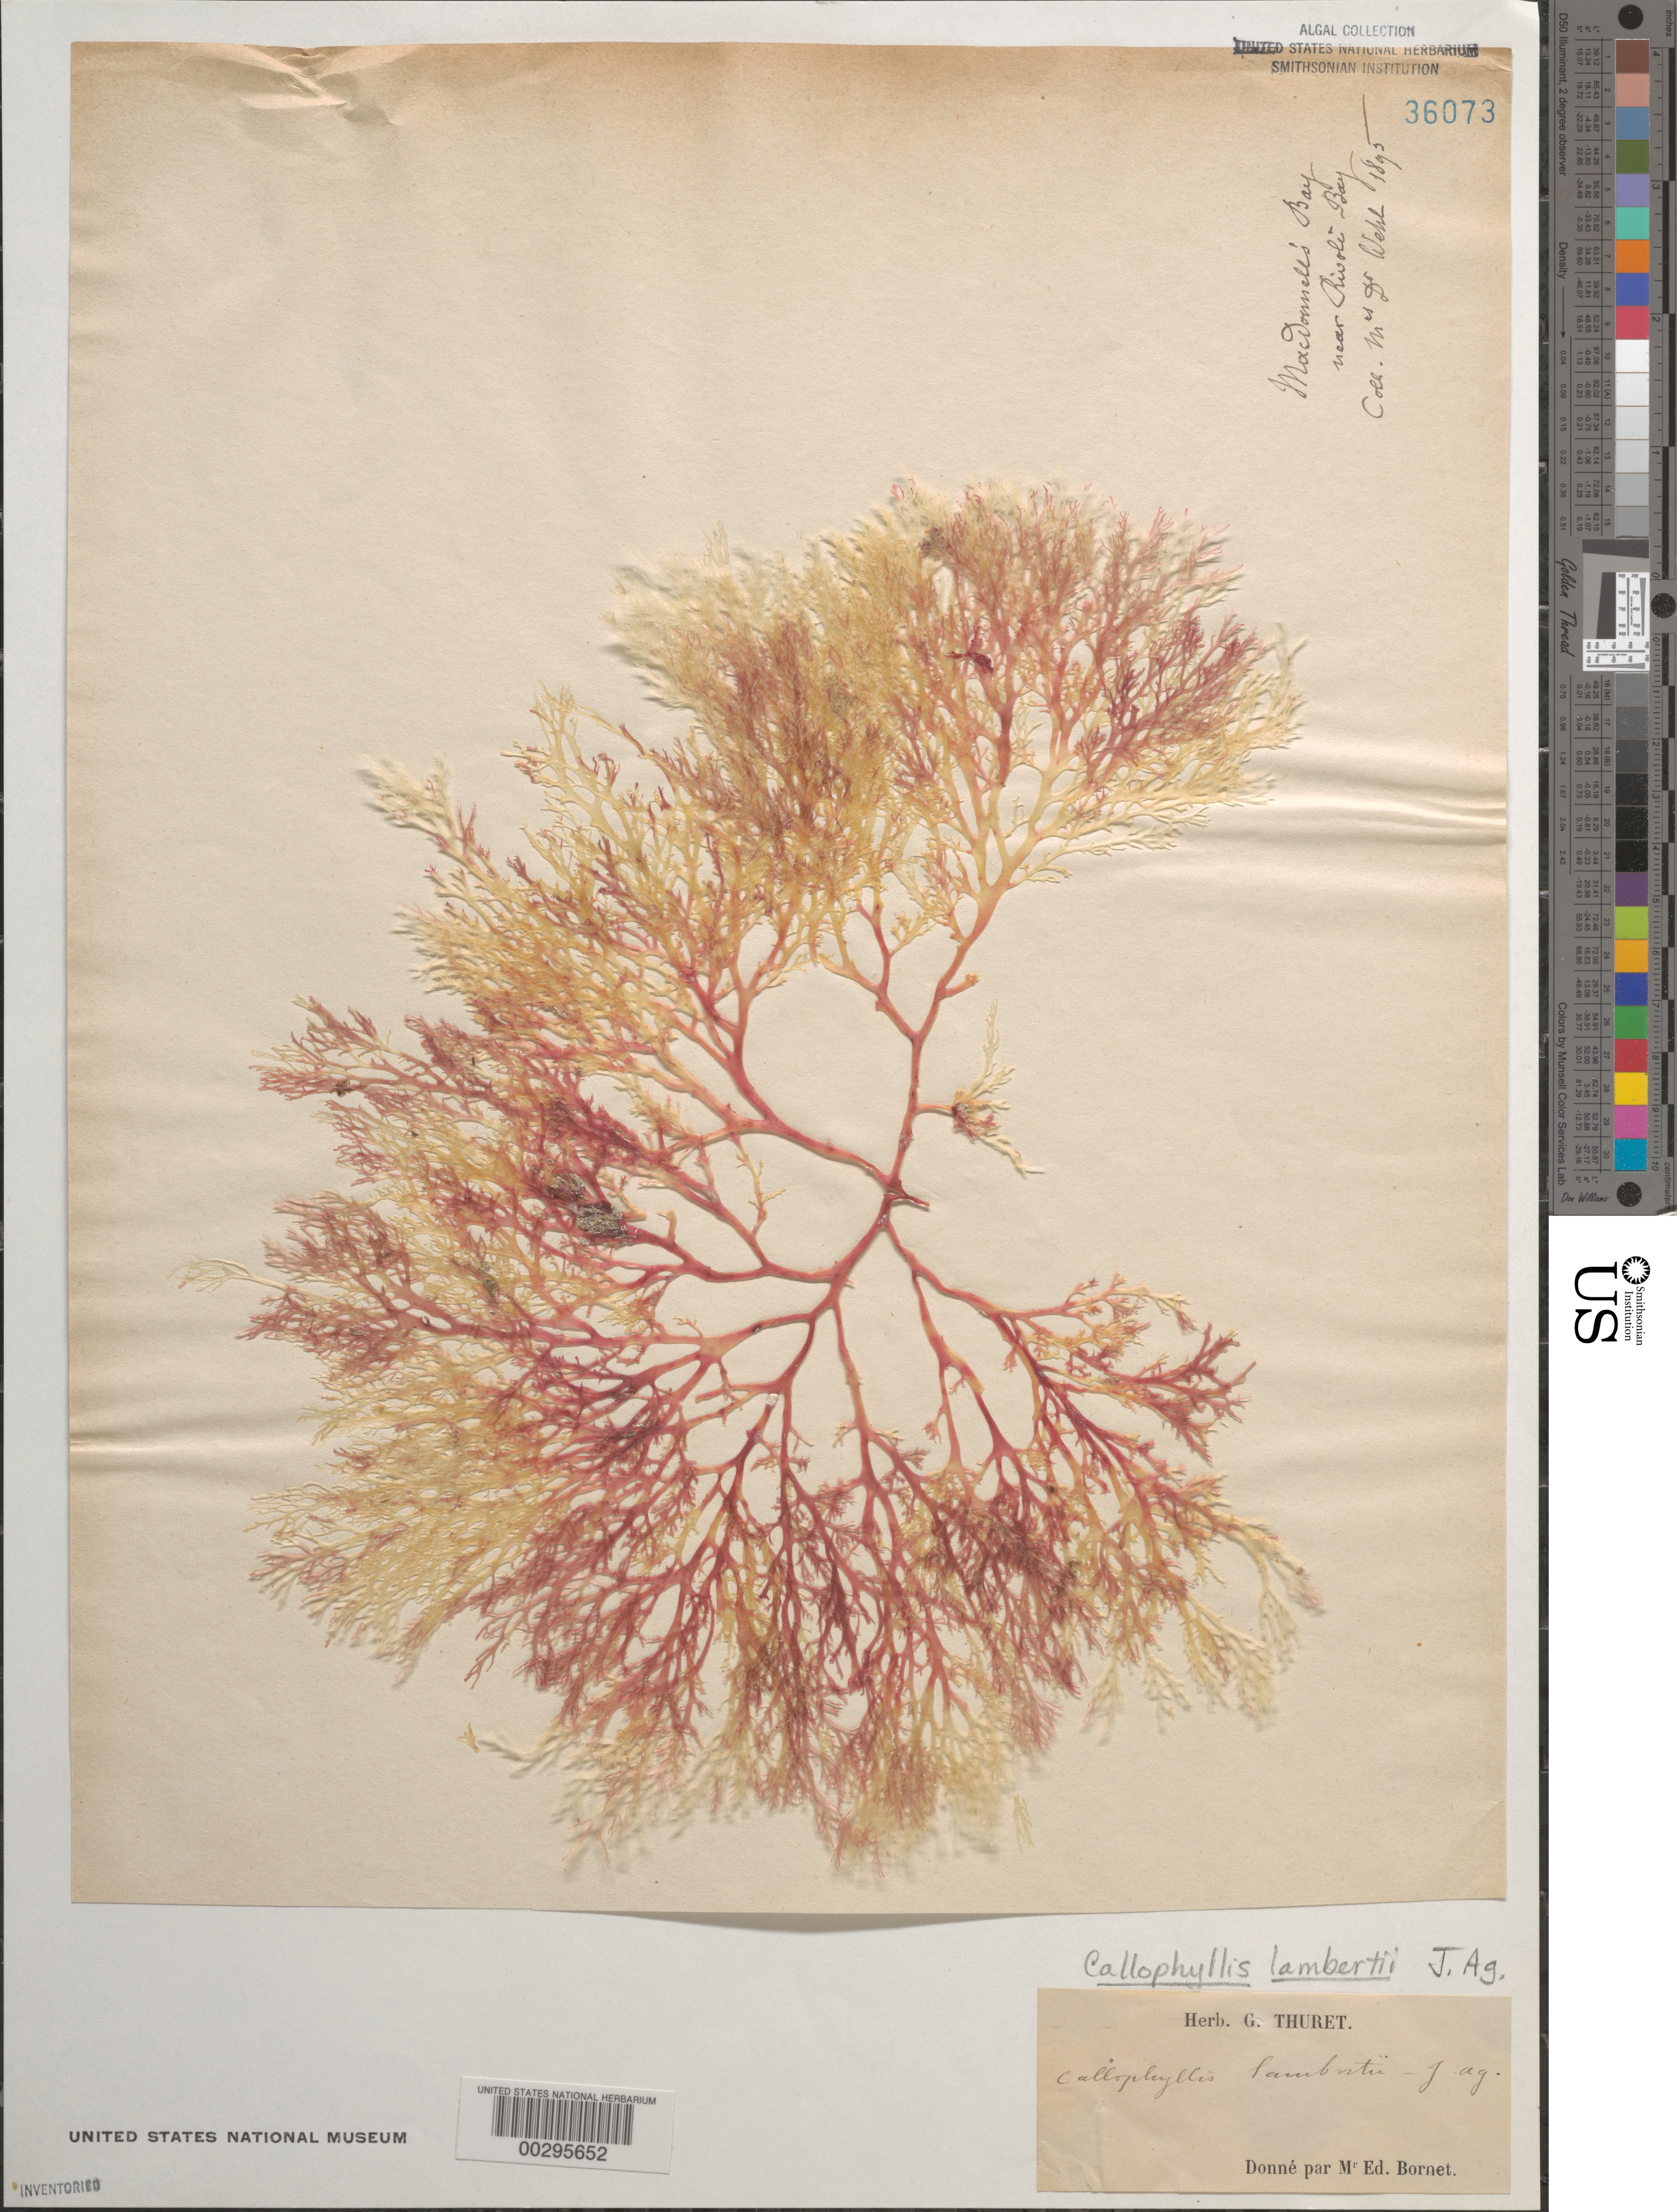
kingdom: Plantae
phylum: Rhodophyta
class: Florideophyceae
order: Gigartinales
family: Kallymeniaceae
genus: Callophyllis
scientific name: Callophyllis lambertii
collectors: Wehl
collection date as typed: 1895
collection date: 1895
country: Australia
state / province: South Australia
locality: MacDonnell's Bay, near Rivoli Bay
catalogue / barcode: US 36073